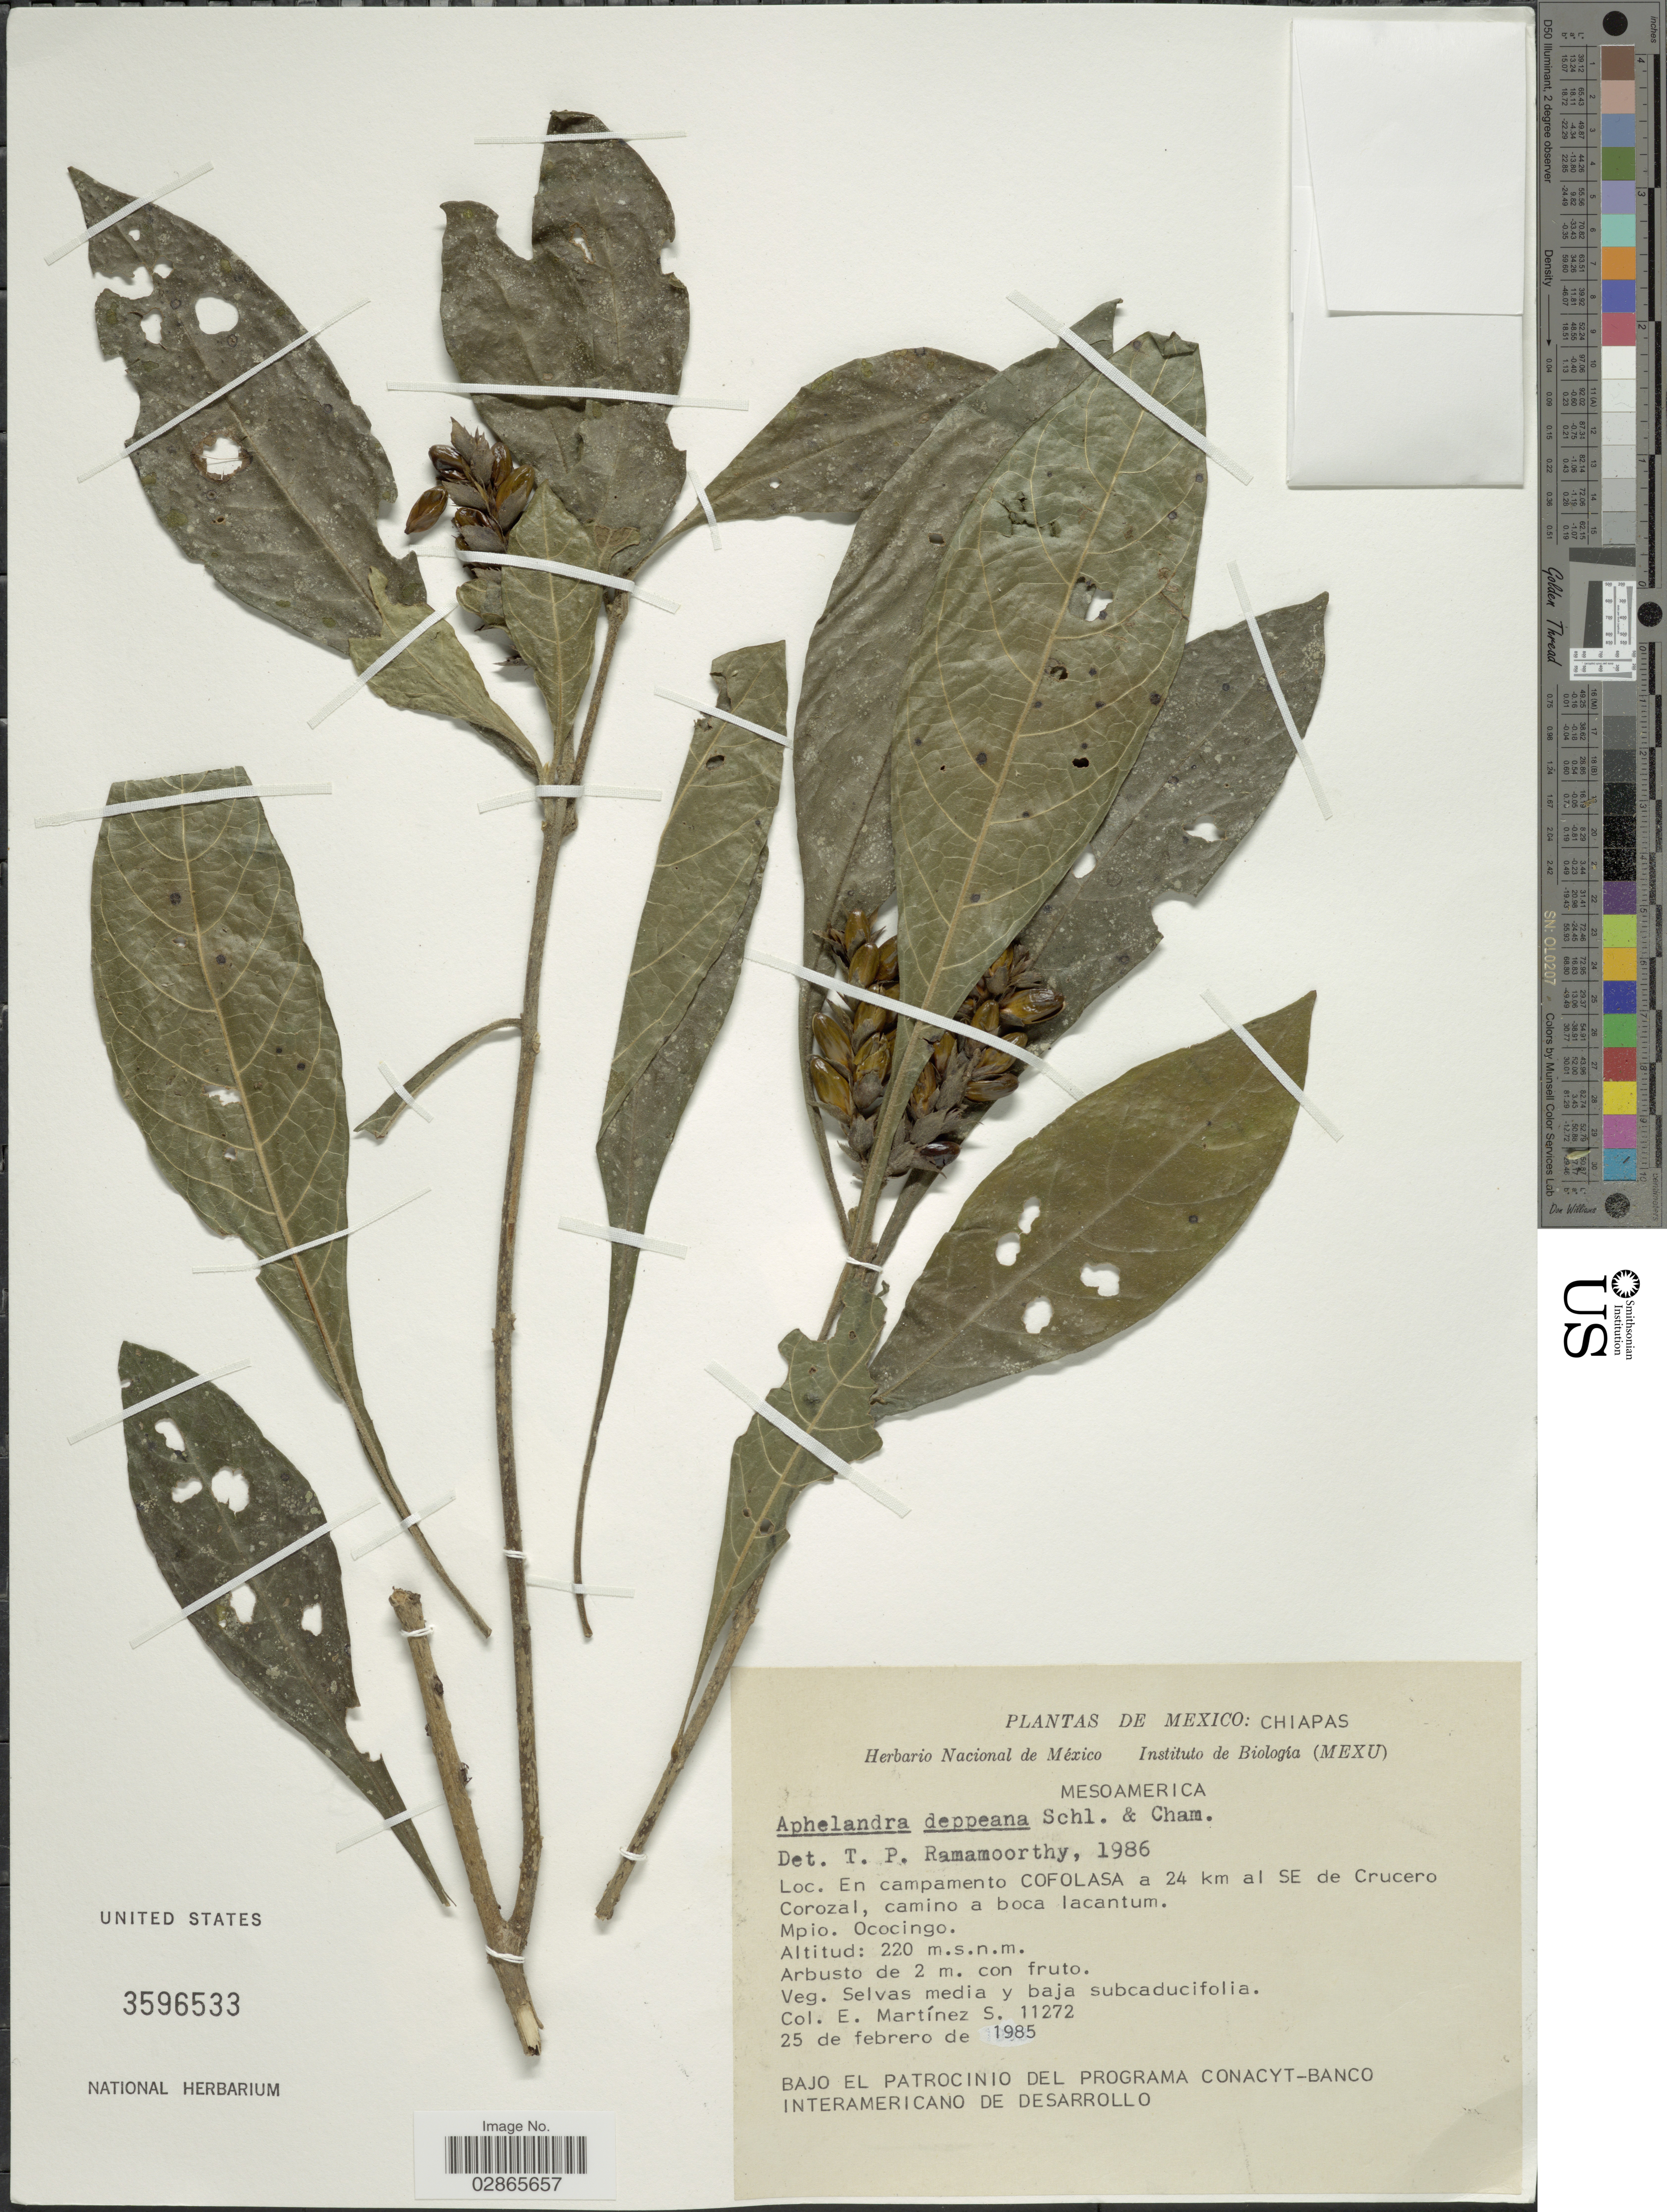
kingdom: Plantae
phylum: Tracheophyta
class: Magnoliopsida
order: Lamiales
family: Acanthaceae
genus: Aphelandra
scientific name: Aphelandra deppeana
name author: Schltdl. & Cham.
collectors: E. M. Martínez S.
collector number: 11272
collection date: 1985-02-25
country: Mexico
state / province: Chiapas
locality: En campamento Cofolasa a 24 km al SE de Crucero Corazal, camino a boca lacantum. Mpio. Ococingo.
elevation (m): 220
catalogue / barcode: US 3596533